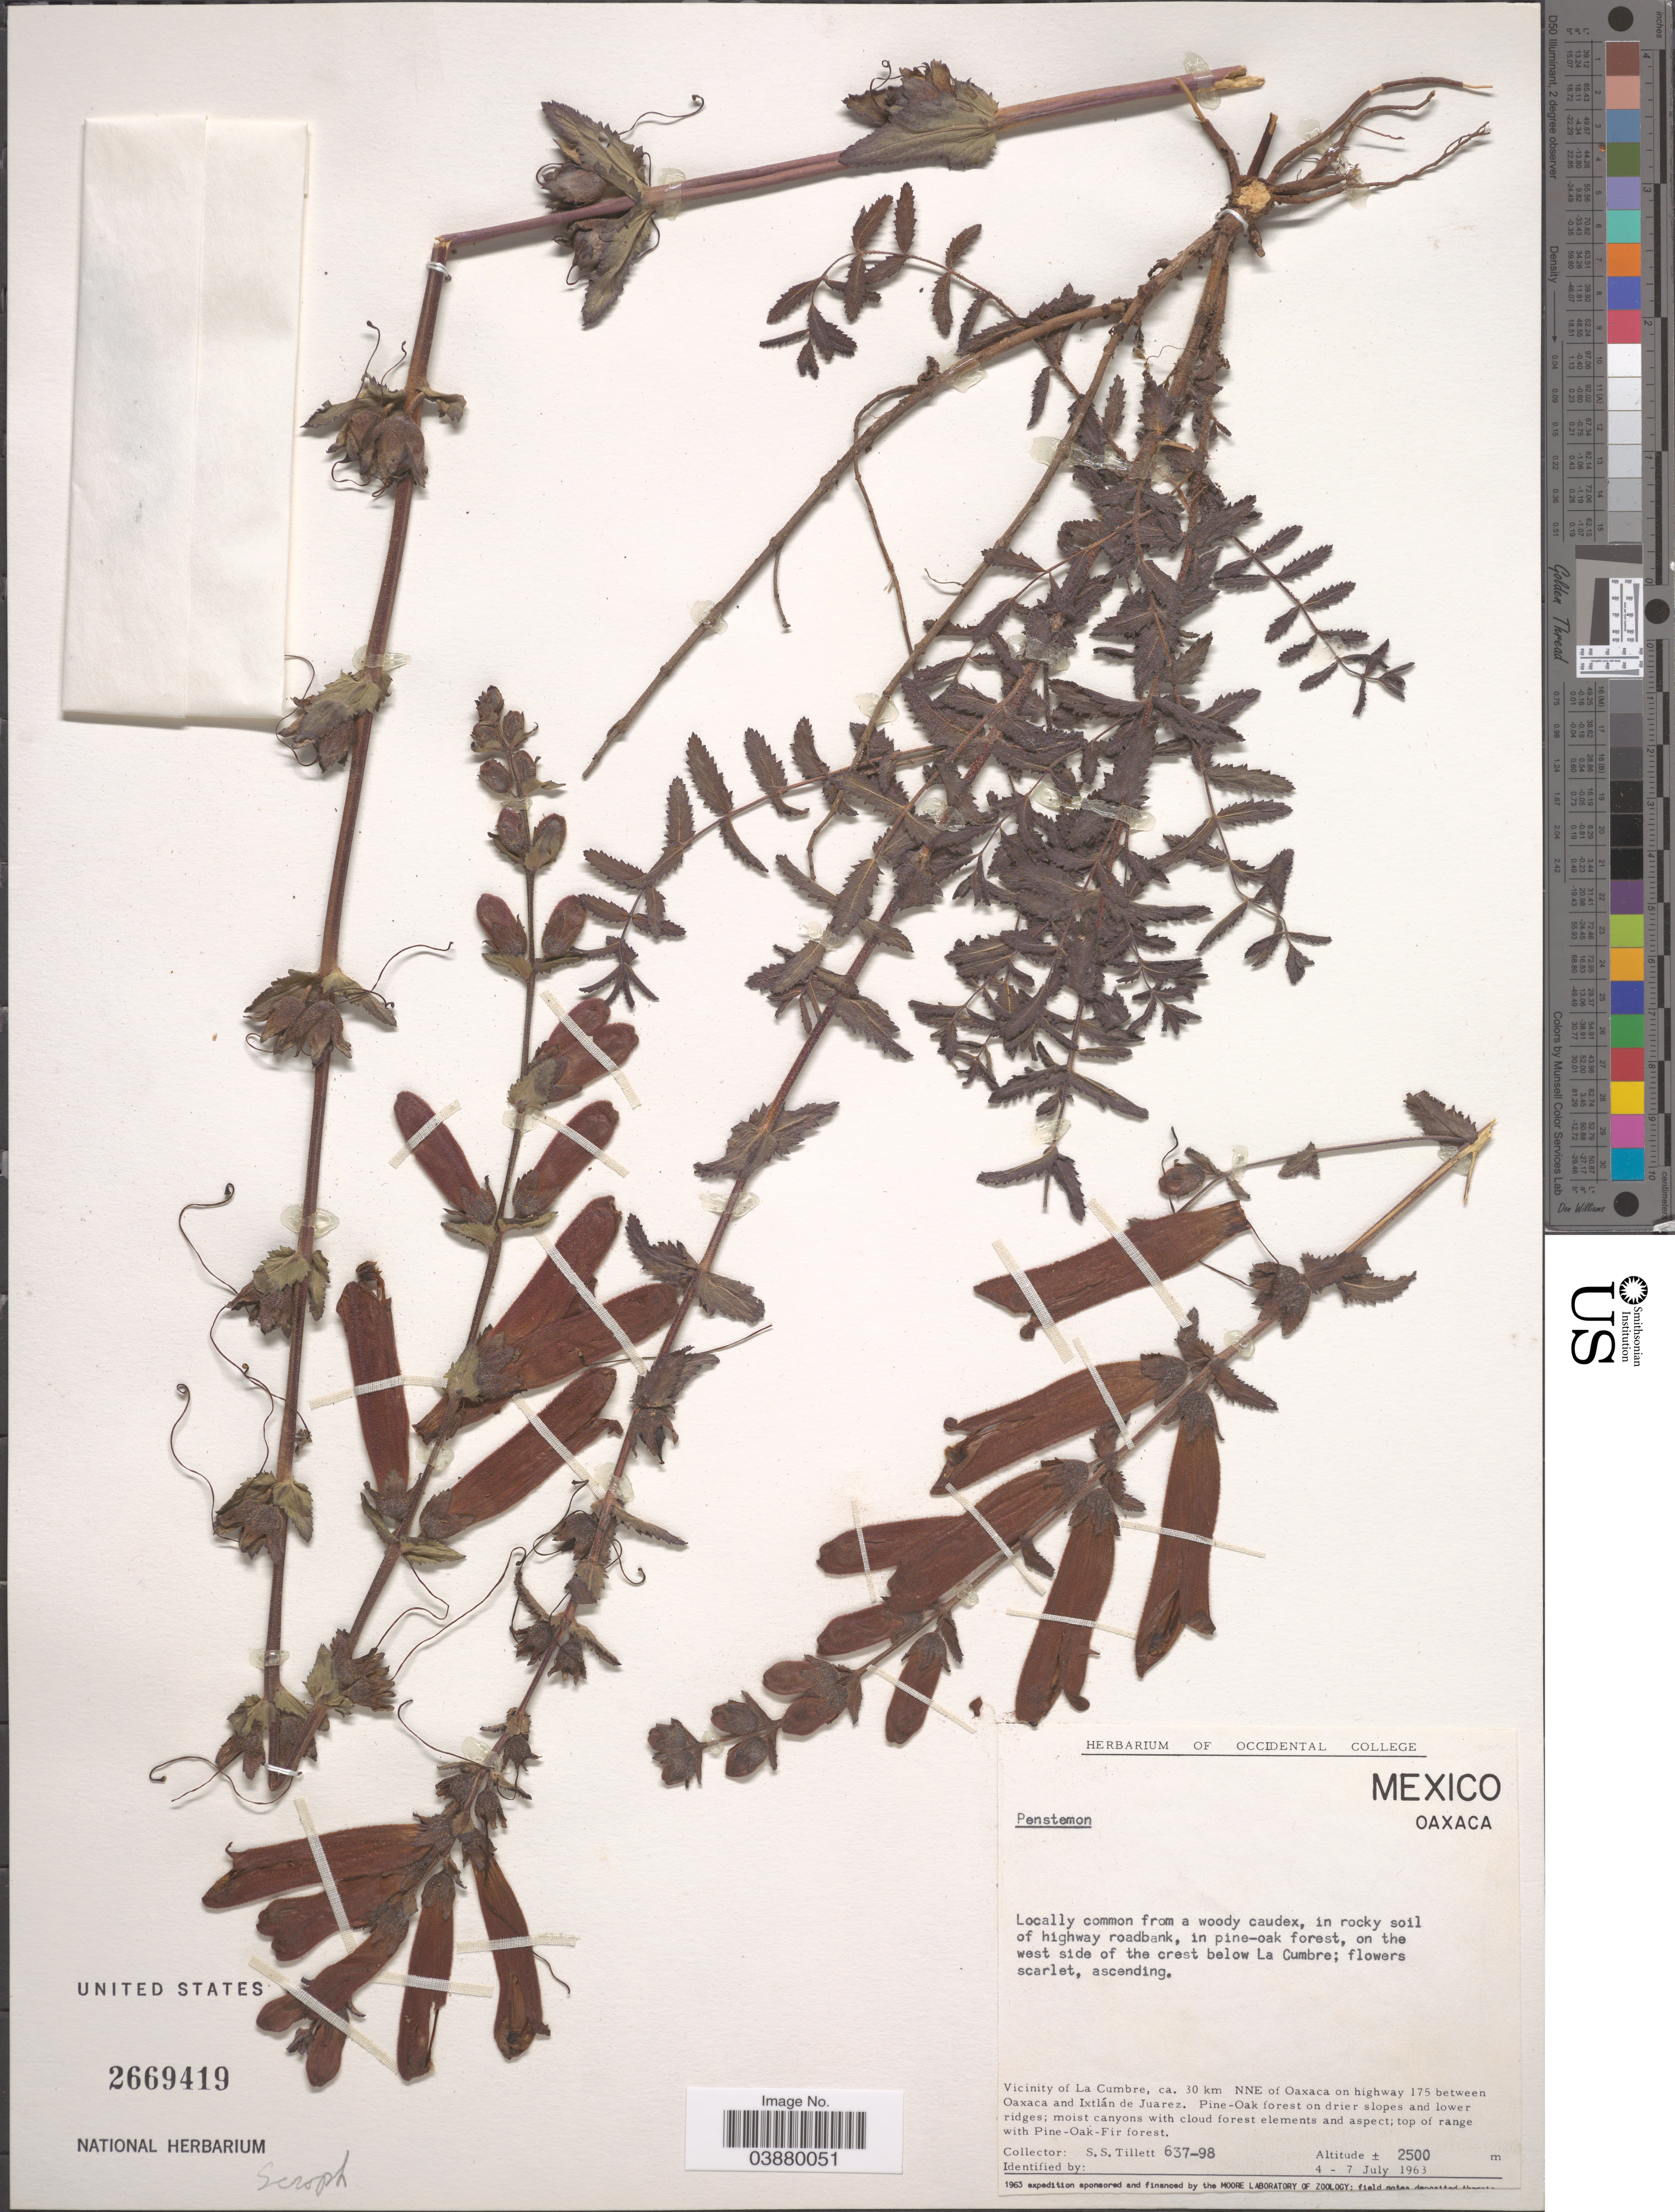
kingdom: Plantae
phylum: Tracheophyta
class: Magnoliopsida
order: Lamiales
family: Plantaginaceae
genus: Penstemon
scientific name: Penstemon sp.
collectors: S. S. Tillett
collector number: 637-98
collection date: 1963-07-04/1963-07-07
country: Mexico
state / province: Oaxaca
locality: On the west side of the crest below La Cumbre. Vicinity of La Cumbre, ca. 30 km NNE of Oaxaca on highway 175 between Oaxaca and Ixtlán de Juarez.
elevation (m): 2500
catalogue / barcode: US 2669419